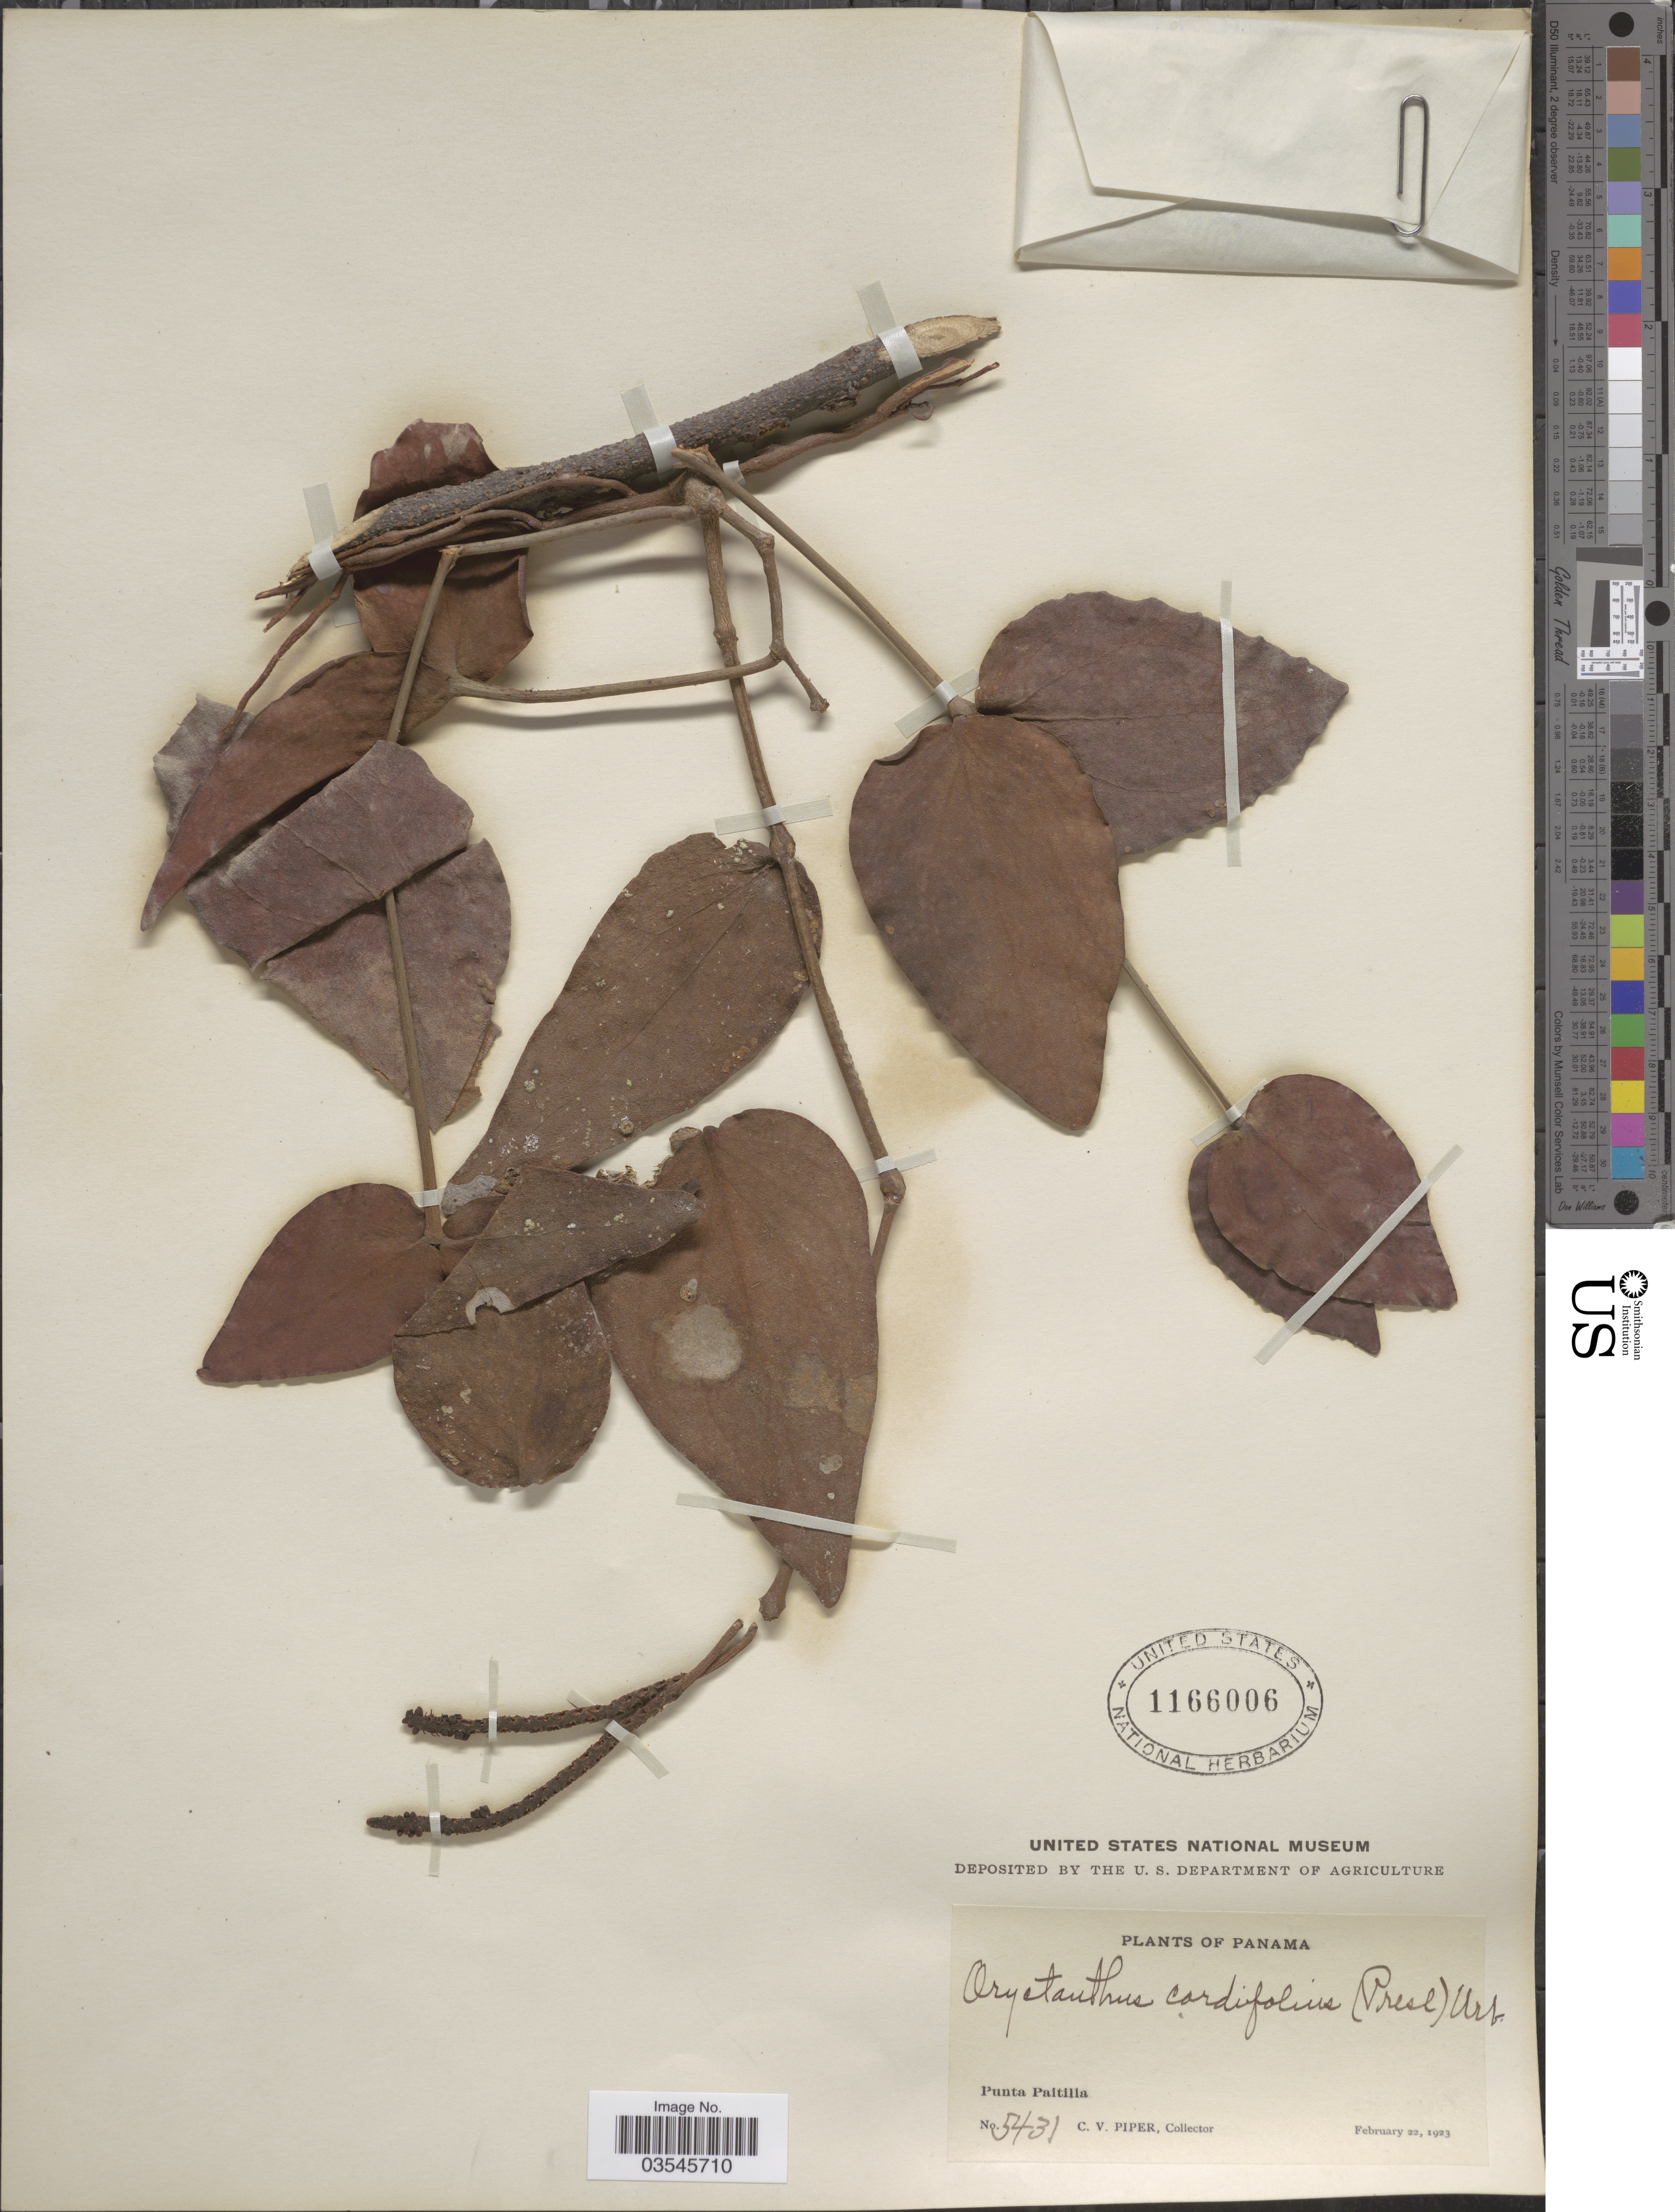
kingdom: Plantae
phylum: Tracheophyta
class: Magnoliopsida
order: Santalales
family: Loranthaceae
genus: Oryctanthus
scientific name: Oryctanthus cordifolius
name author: (C. Presl) Urb.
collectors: C. V. Piper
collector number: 5431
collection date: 1923-02-22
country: Panama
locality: Punta Paitilla.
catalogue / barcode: US 1166006